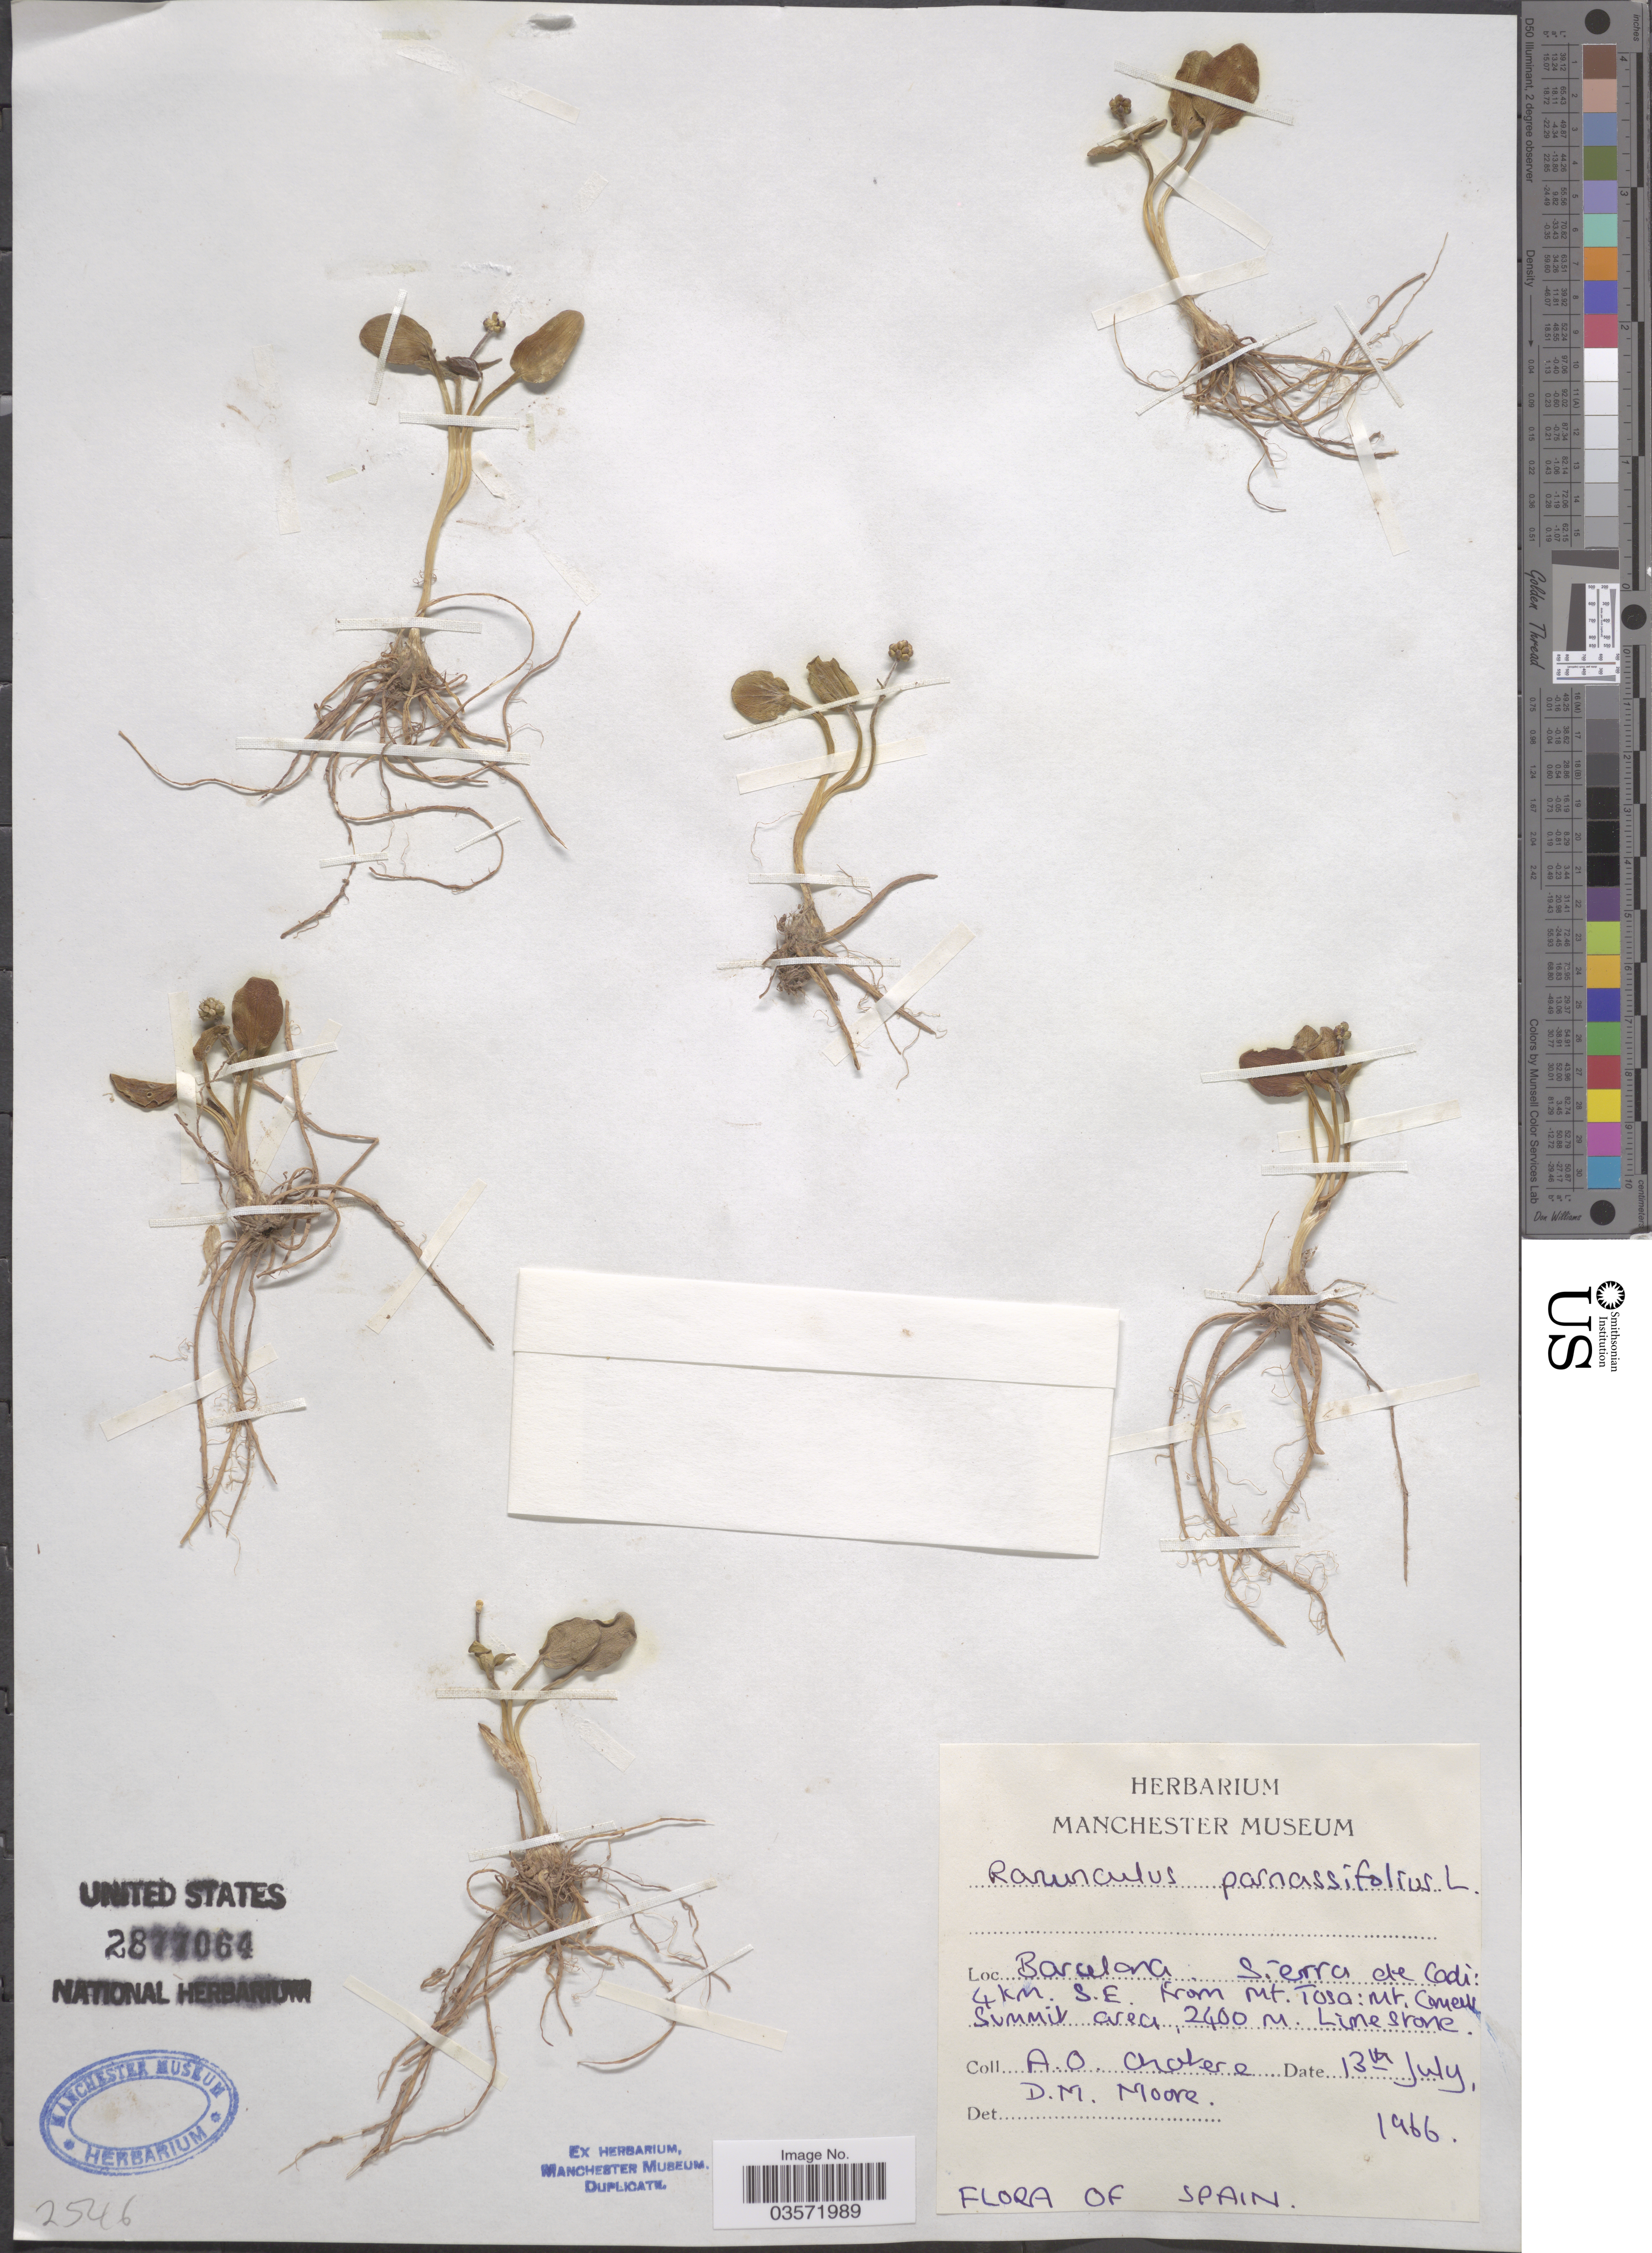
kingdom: Plantae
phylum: Tracheophyta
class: Magnoliopsida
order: Ranunculales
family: Ranunculaceae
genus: Ranunculus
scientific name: Ranunculus parnassifolius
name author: L.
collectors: A. O. Chater & D. Moore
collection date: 1966-07-13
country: Spain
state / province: Andalucia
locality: Barcelona, Sierra de Cadi: 4 km. S.E. from Mt. Tosa: Mt. Comella. Summit Area, Limestone.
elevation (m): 2400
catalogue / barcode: US 2877064